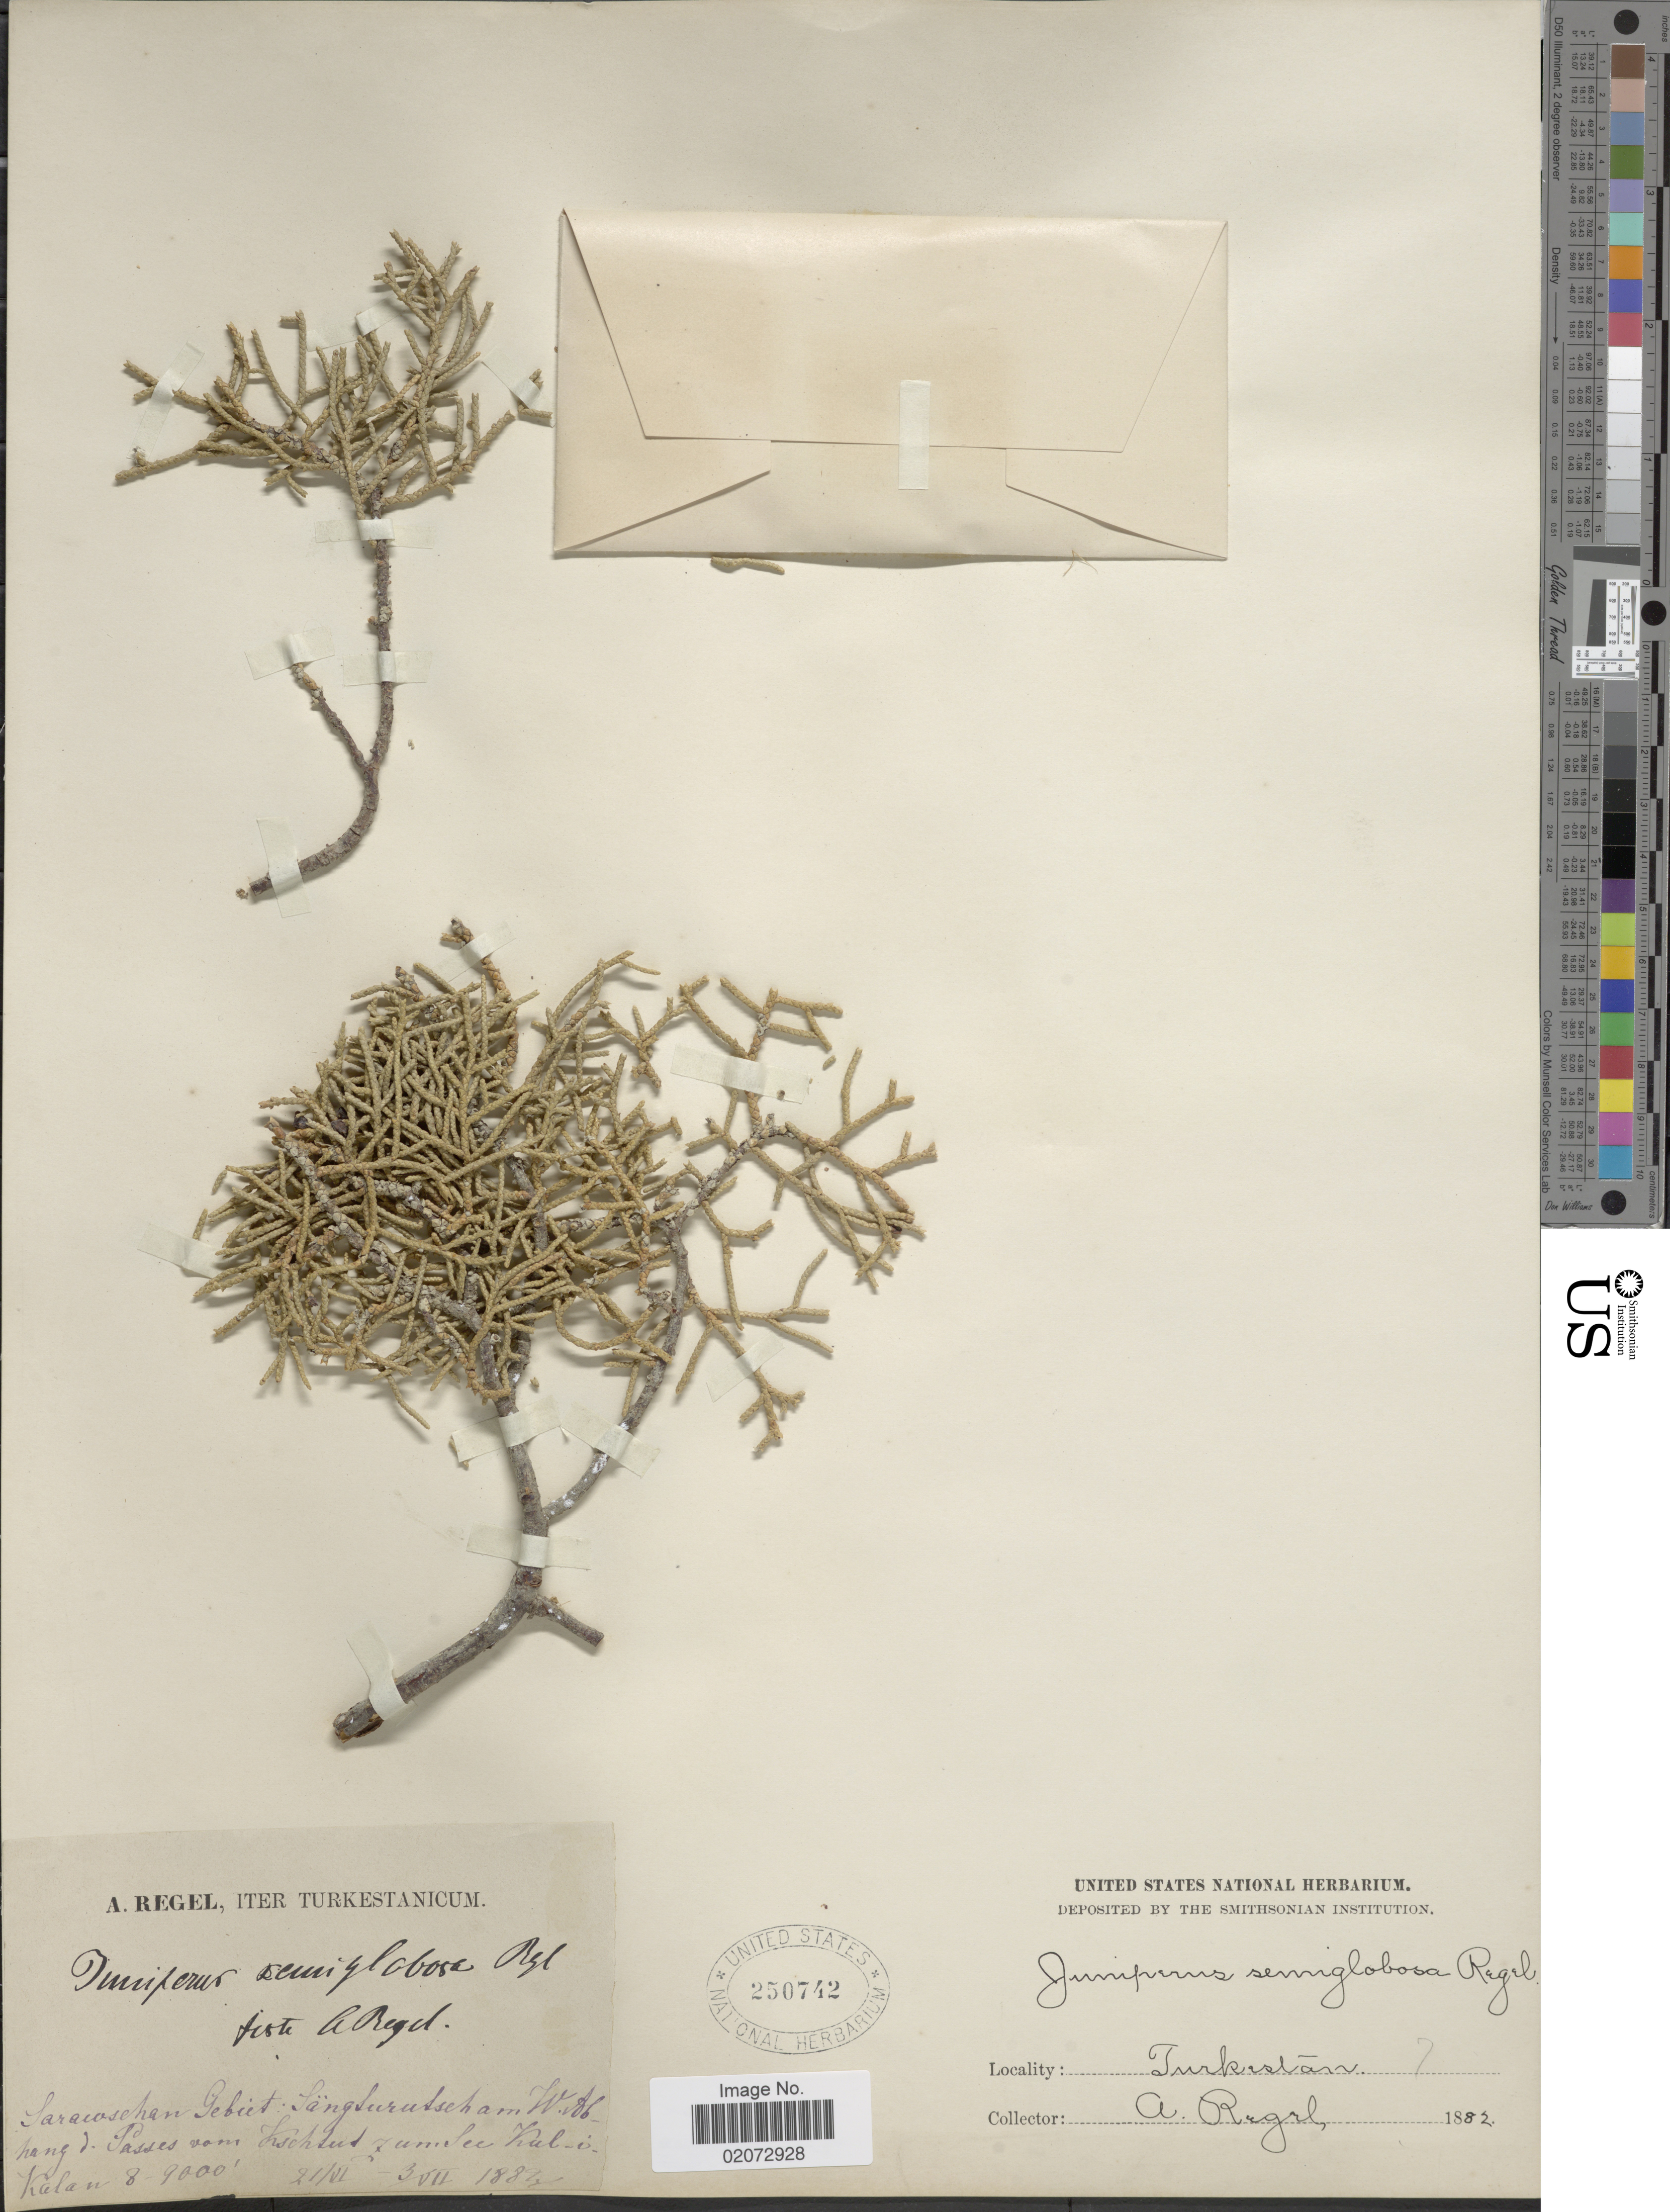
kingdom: Plantae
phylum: Tracheophyta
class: Pinopsida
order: Pinales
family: Cupressaceae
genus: Juniperus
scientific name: Juniperus semiglobosa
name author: Regel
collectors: A. Regel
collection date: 1882-07-03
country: Tajikistan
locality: Zarafshon, Kul-i, Kalan.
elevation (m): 2438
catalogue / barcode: US 250742